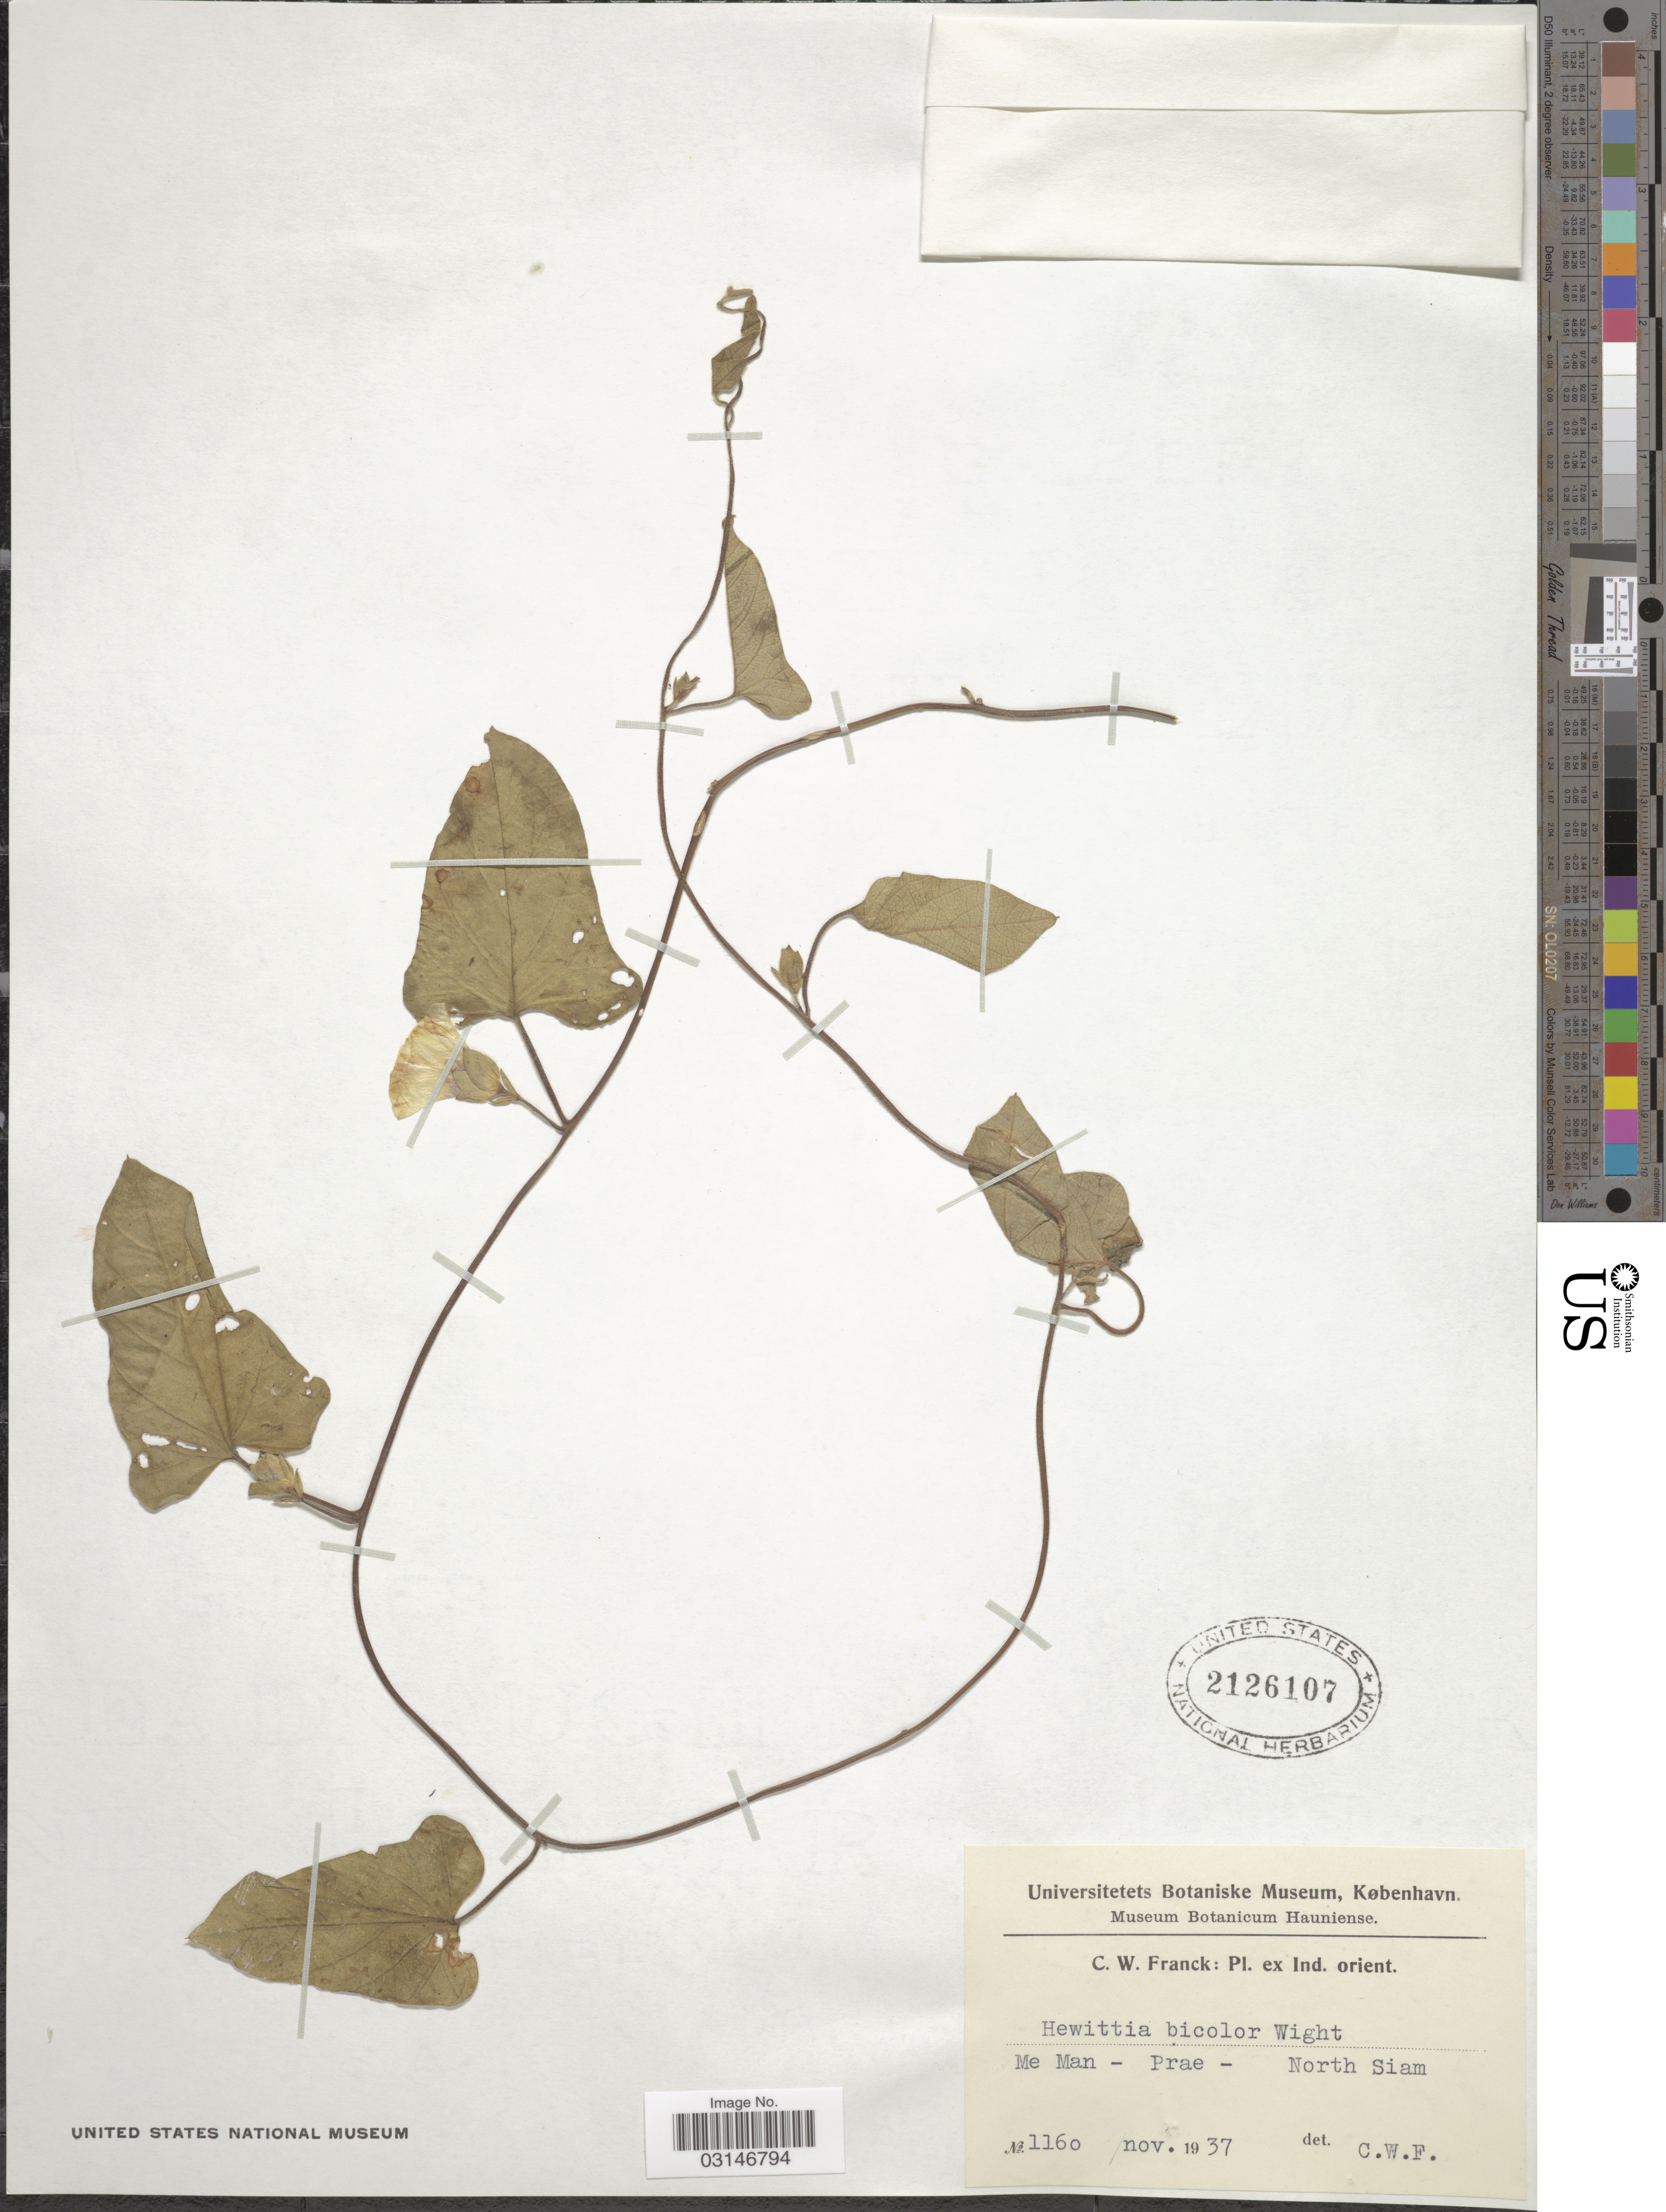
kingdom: Plantae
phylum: Tracheophyta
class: Magnoliopsida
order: Solanales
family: Convolvulaceae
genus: Hewittia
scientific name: Hewittia sublobata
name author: (L. f.) Kuntze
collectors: C. Franck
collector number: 1160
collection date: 1937-11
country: Thailand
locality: Me Man - Prae - North Siam.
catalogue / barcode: US 2126107